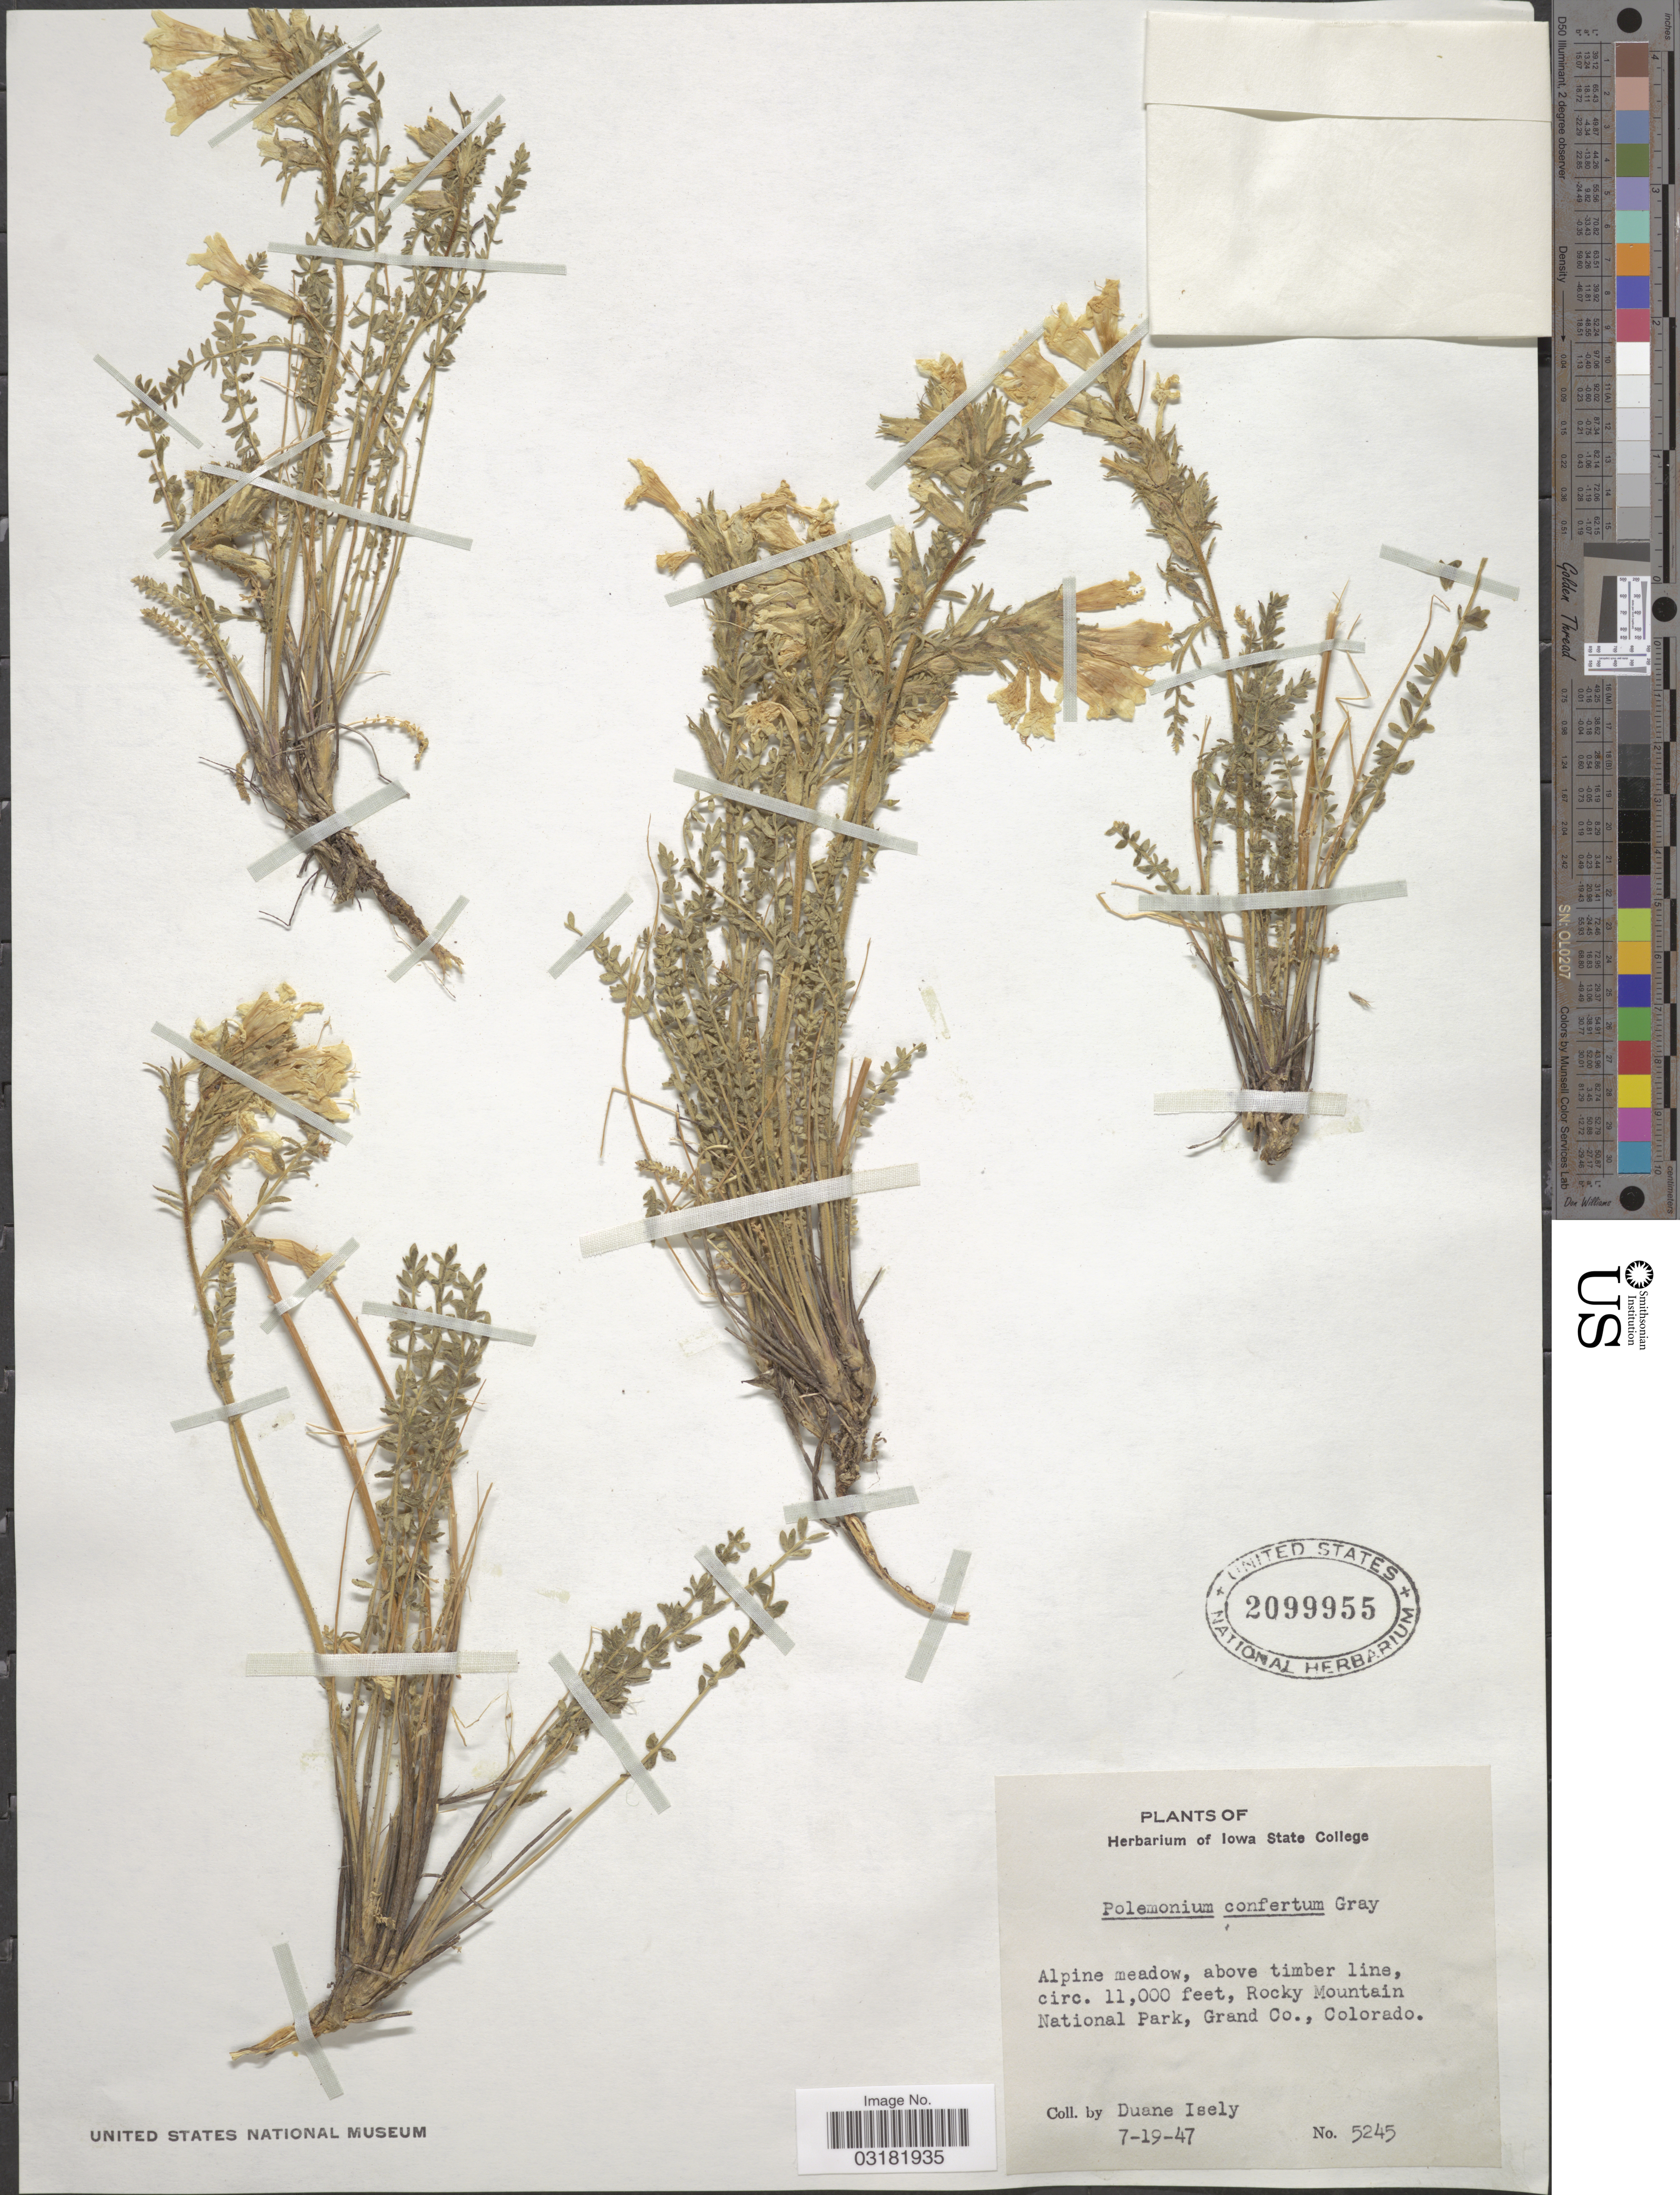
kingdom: Plantae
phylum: Tracheophyta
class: Magnoliopsida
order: Ericales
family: Polemoniaceae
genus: Polemonium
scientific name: Polemonium viscosum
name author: Nutt.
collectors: D. Isley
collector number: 5245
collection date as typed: Transcribed d/m/y: 19/7/47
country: United States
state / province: Colorado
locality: Alpine meadow, above timber line, Rocky Mountain National Park, Grand Co., Colorado.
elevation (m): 3353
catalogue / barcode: US 2099955